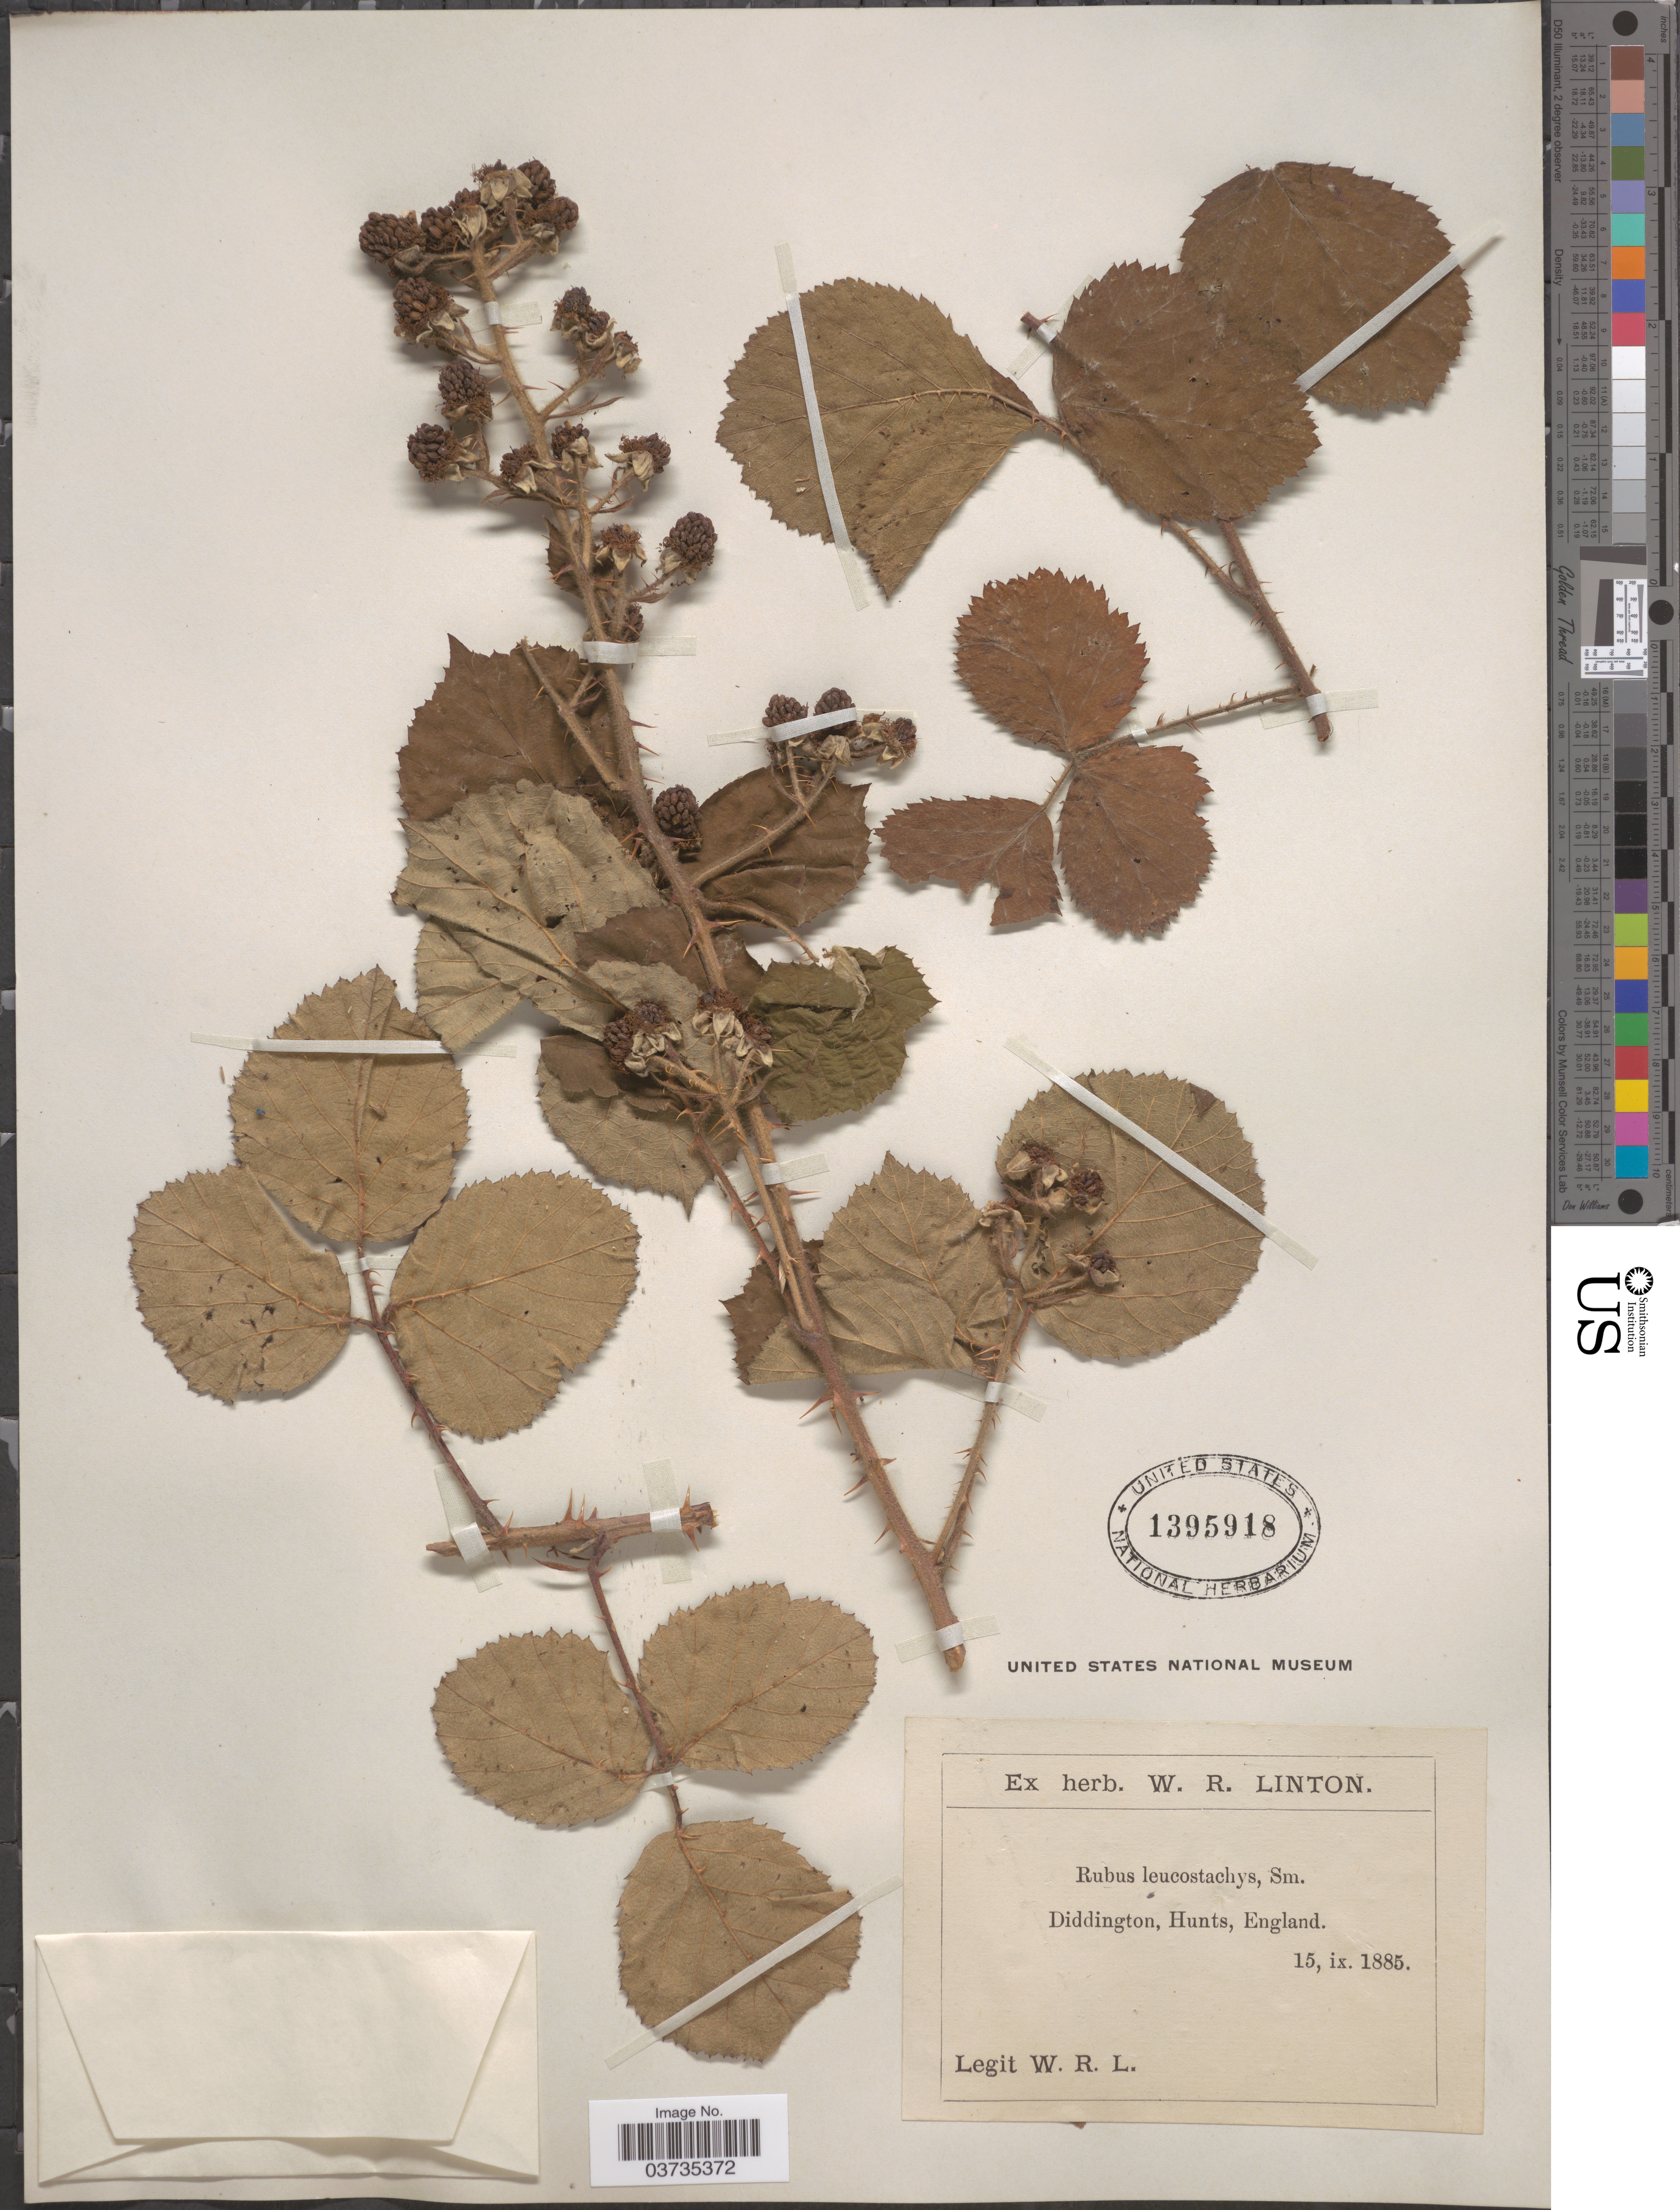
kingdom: Plantae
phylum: Tracheophyta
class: Magnoliopsida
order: Rosales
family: Rosaceae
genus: Rubus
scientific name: Rubus vestitus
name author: Weihe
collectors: W. Linton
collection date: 1885-09-15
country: United Kingdom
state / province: England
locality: Diddington, Hunts.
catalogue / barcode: US 1395918